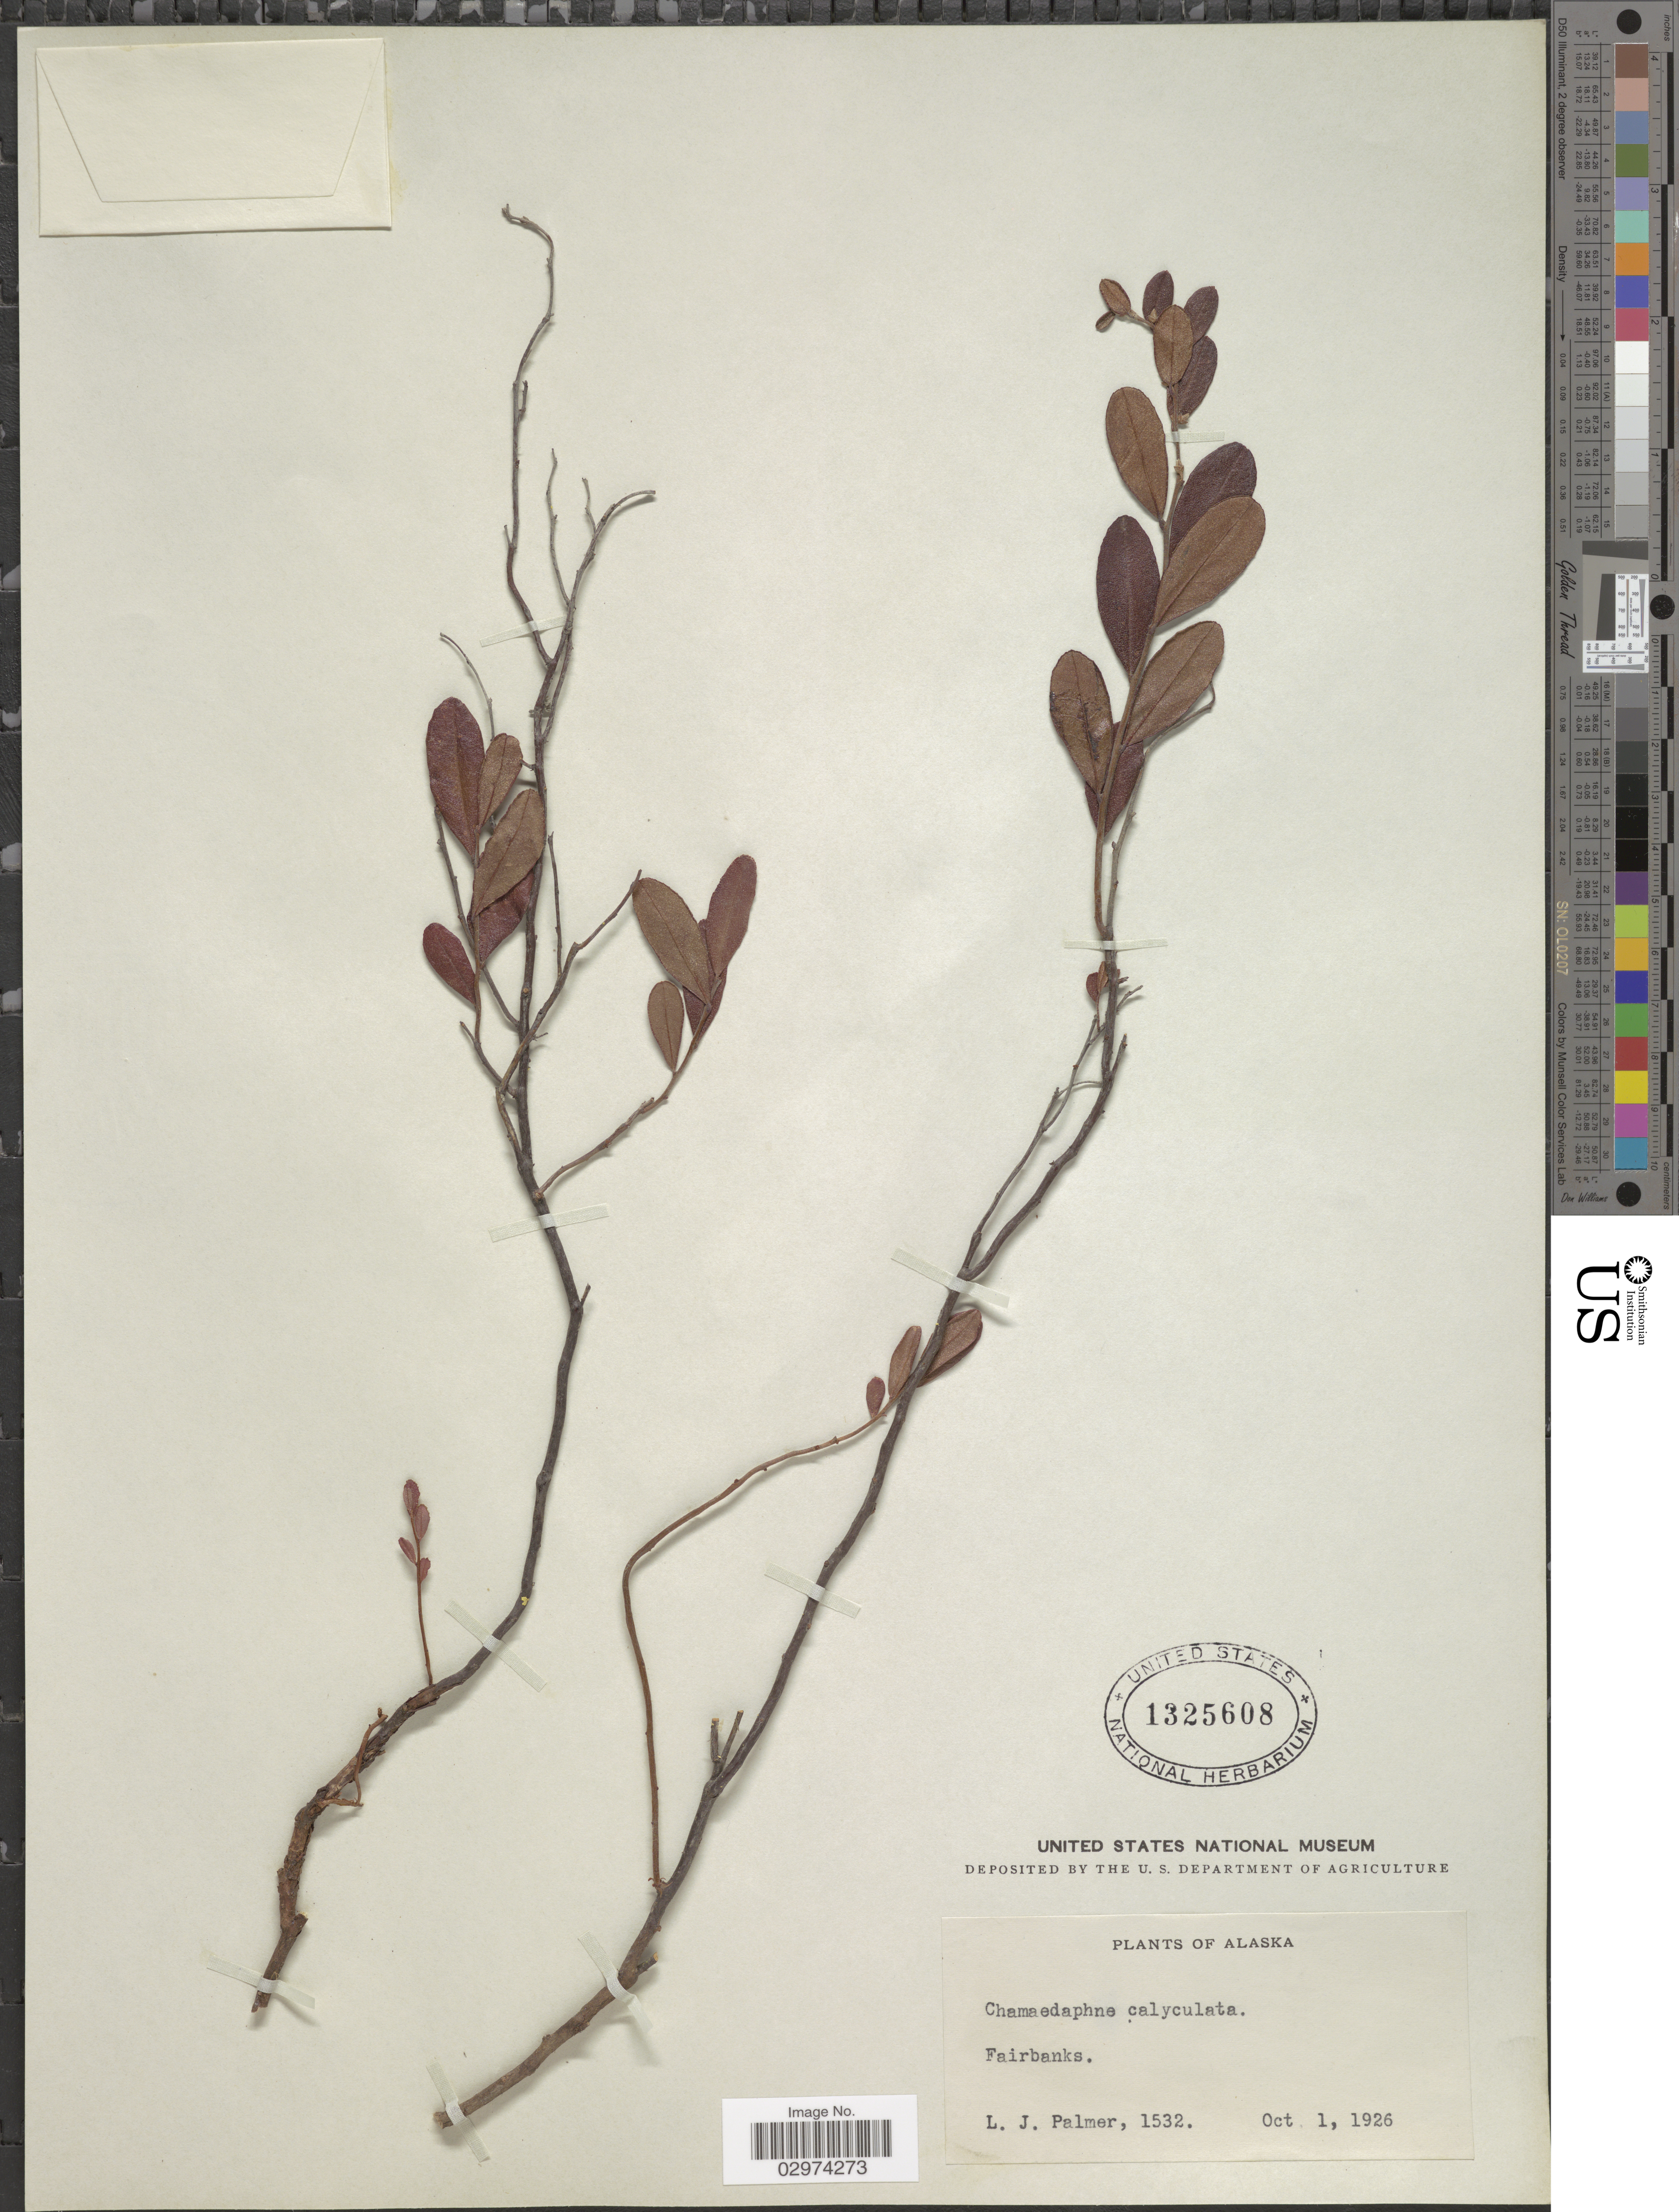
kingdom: Plantae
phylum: Tracheophyta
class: Magnoliopsida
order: Ericales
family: Ericaceae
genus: Chamaedaphne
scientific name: Chamaedaphne calyculata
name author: (L.) Moench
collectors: L. J. Palmer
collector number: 1532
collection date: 1926-10-01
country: United States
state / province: Alaska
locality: Fairbanks.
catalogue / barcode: US 1325608